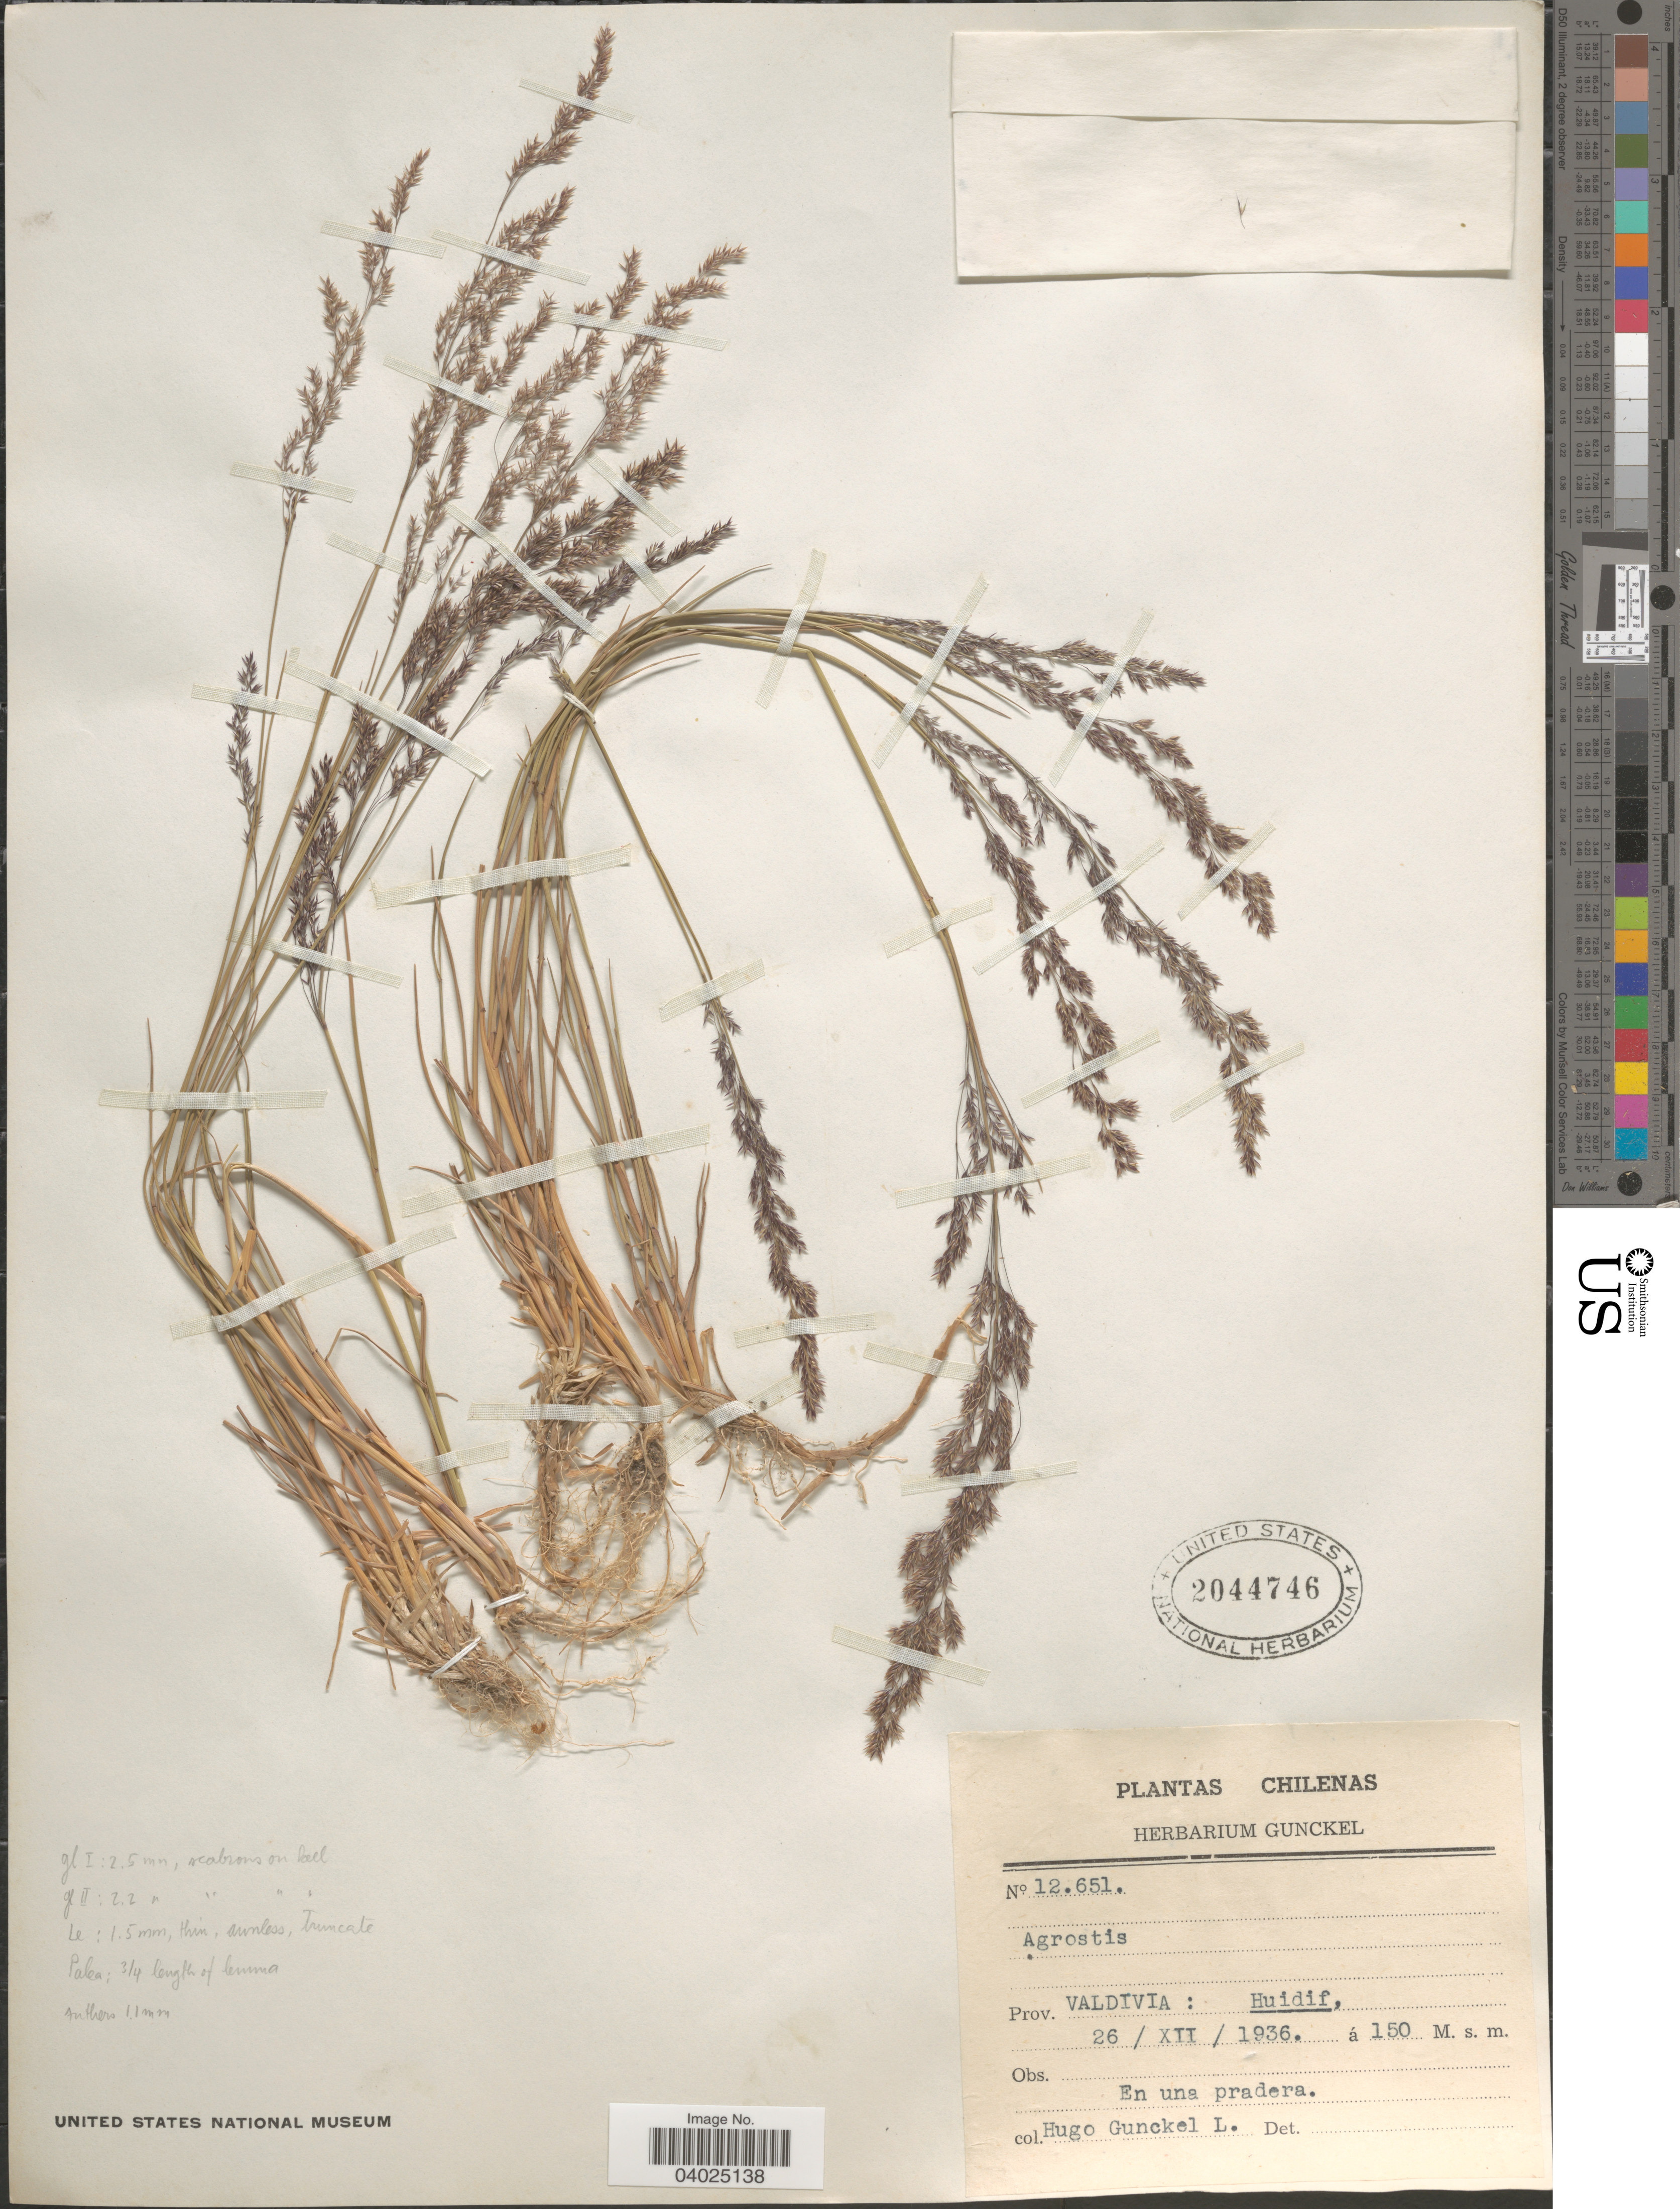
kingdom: Plantae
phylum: Tracheophyta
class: Liliopsida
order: Poales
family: Poaceae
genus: Agrostis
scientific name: Agrostis sp.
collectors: H. Gunckel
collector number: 12651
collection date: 1936-12-26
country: Chile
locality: Prov. Valdivia: Huidif.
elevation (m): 150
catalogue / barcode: US 2044746